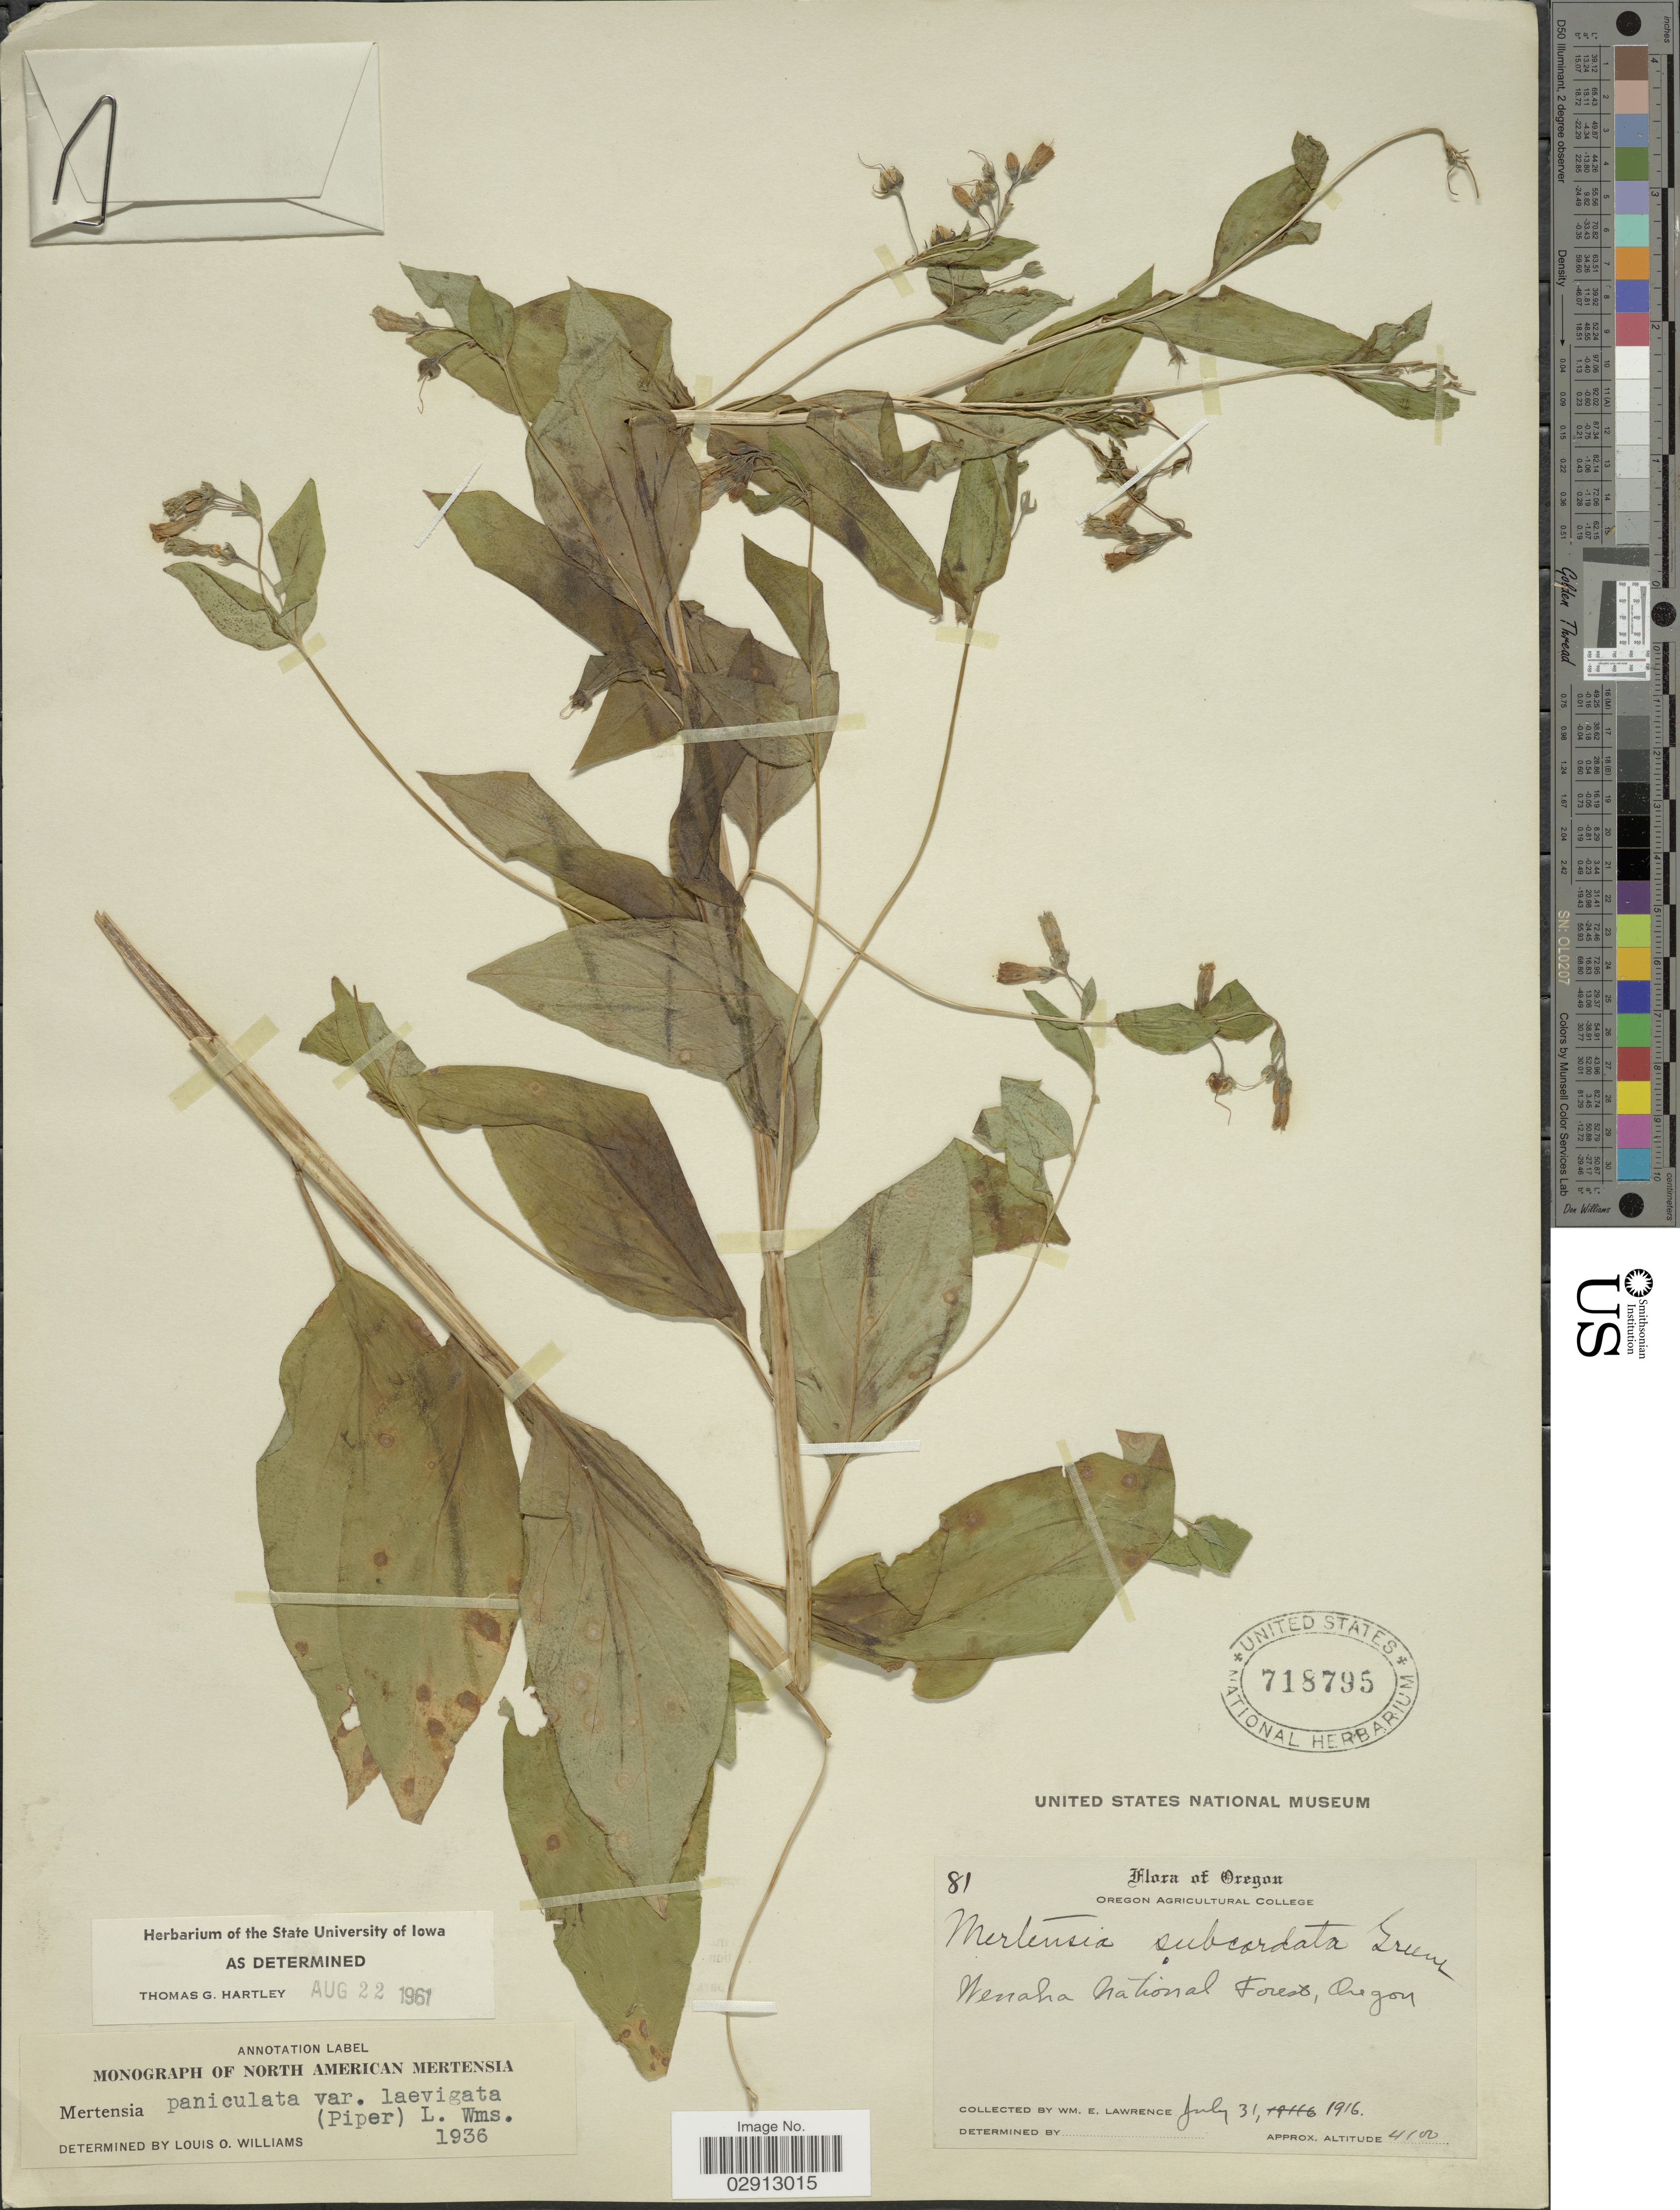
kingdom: Plantae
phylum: Tracheophyta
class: Magnoliopsida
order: Boraginales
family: Boraginaceae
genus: Mertensia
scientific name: Mertensia paniculata var. laevigata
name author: (Piper) L.O. Williams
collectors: W. Lawrence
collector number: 81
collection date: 1916-07-31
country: United States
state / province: Oregon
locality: Wenaha National Forest.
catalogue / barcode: US 718795